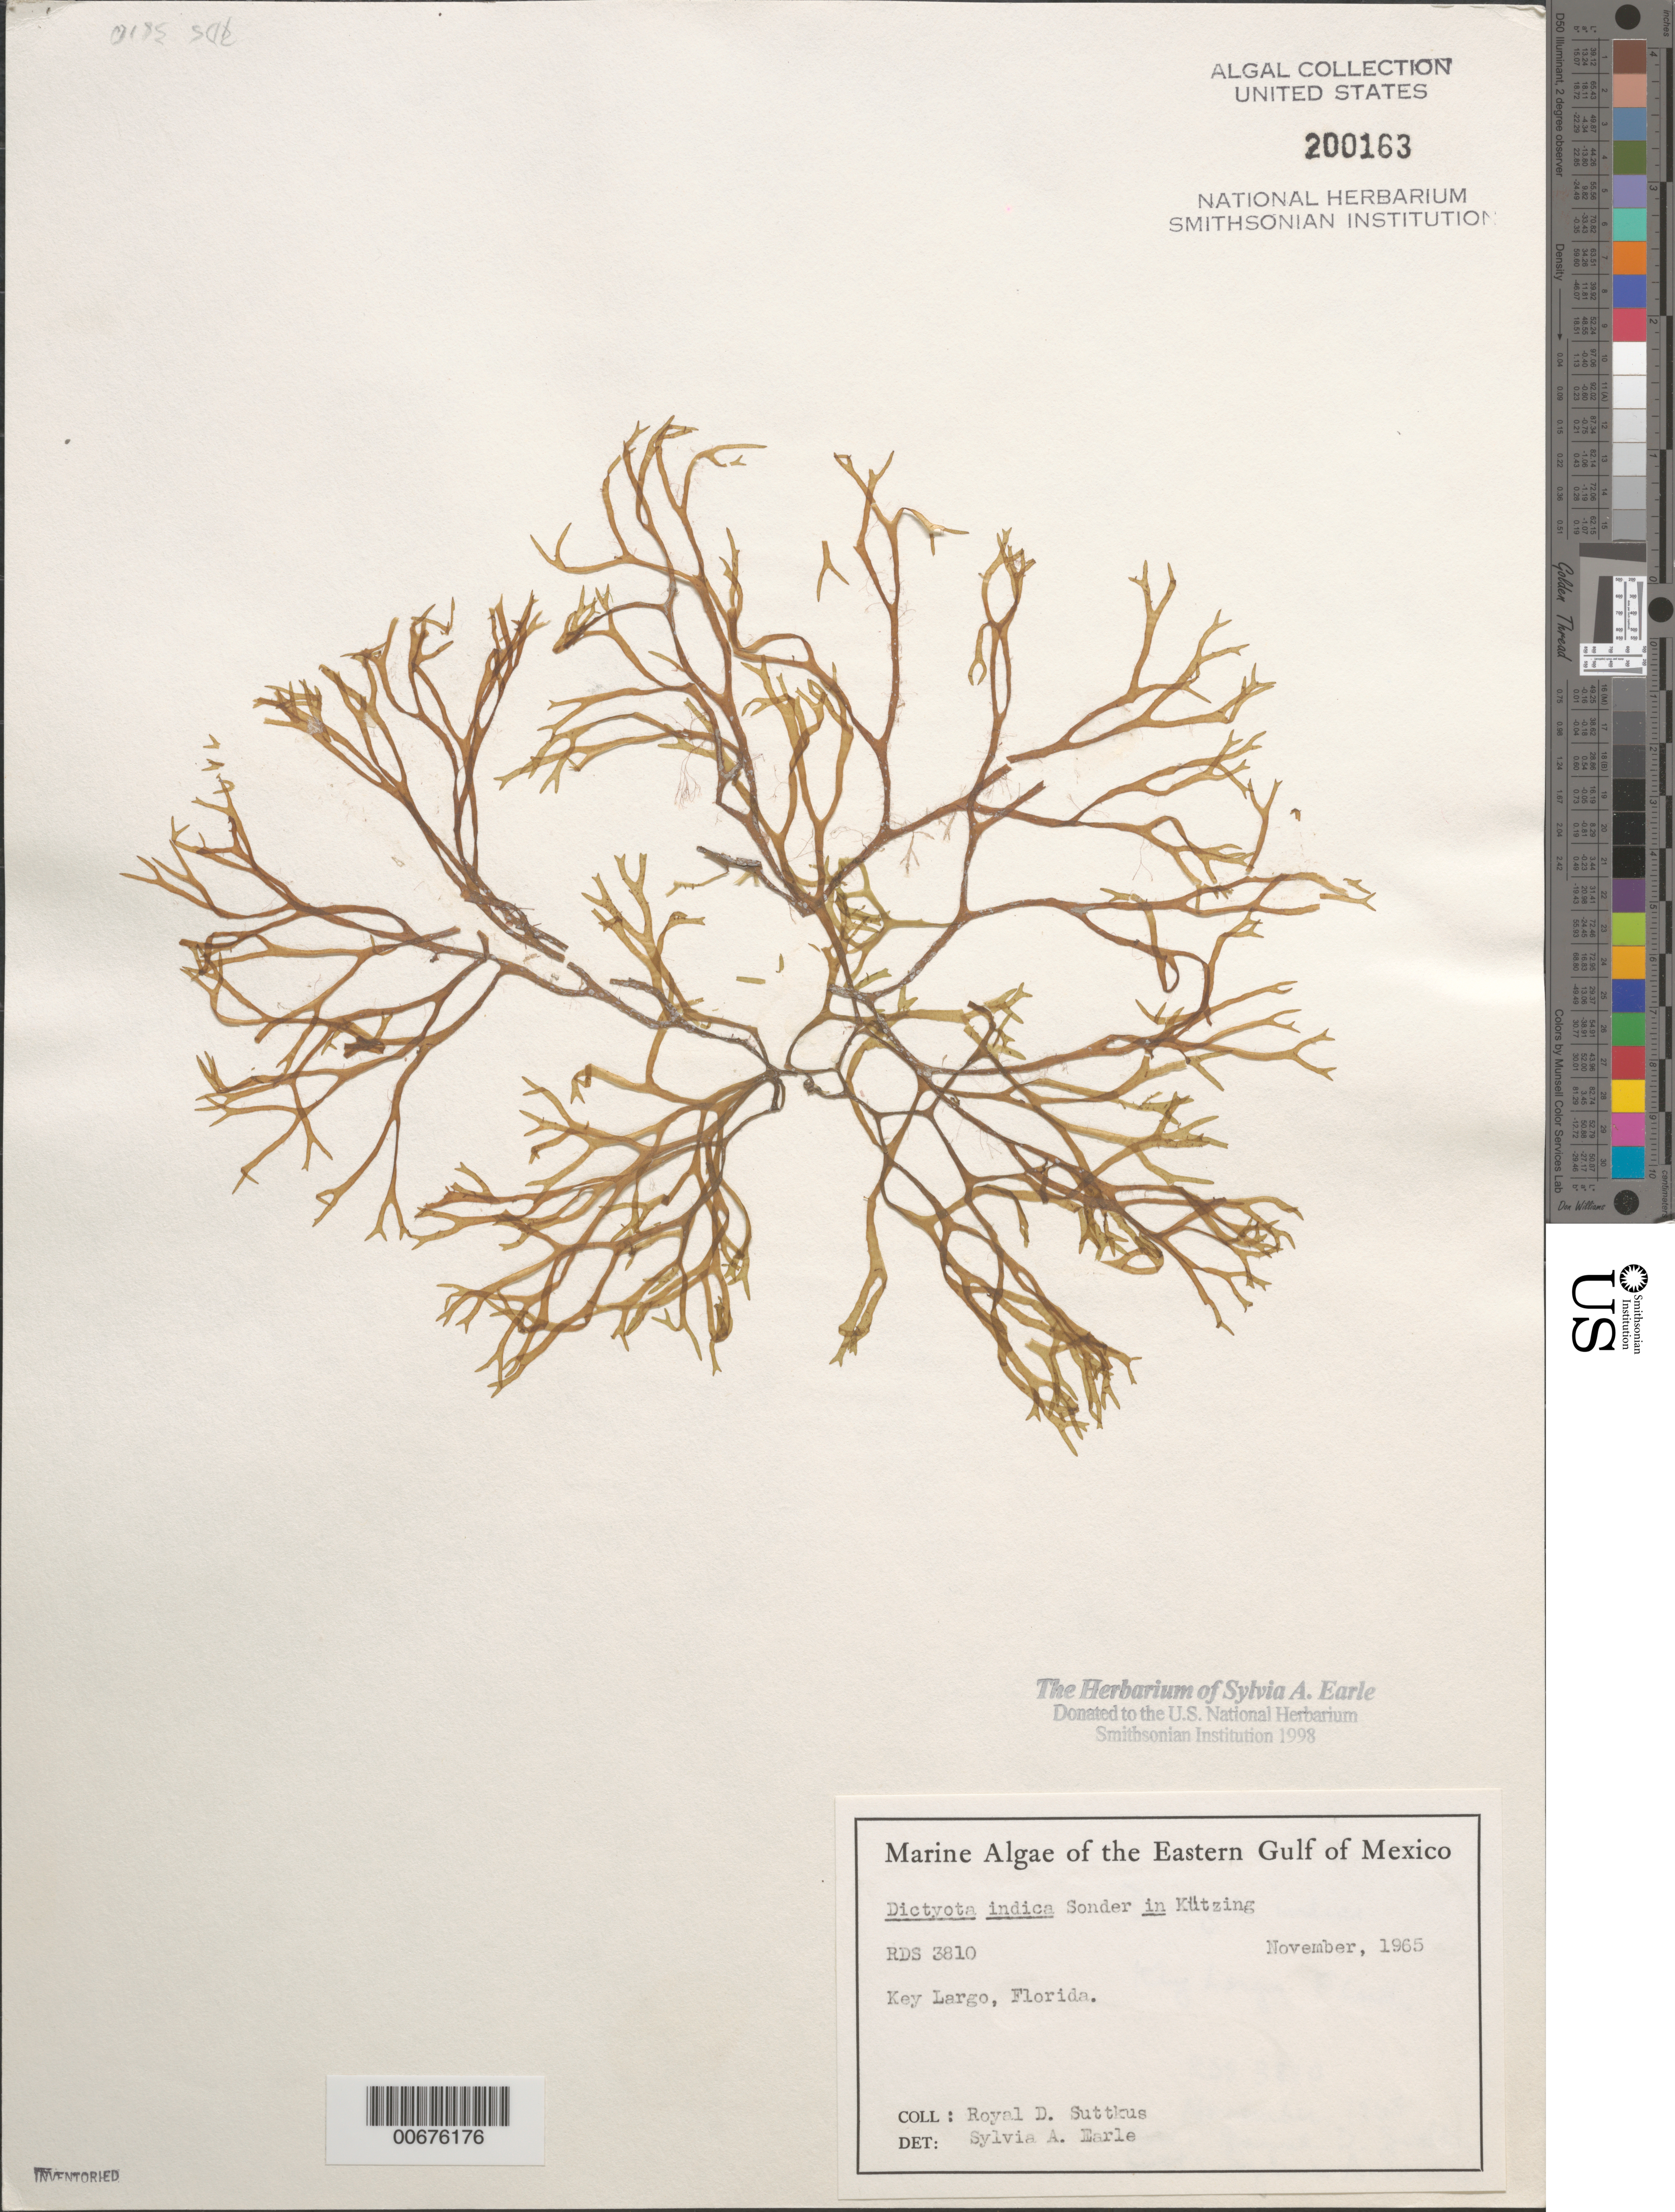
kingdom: Chromista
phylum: Ochrophyta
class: Phaeophyceae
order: Dictyotales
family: Dictyotaceae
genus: Dictyota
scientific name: Dictyota indica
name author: Anand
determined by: Earle, S. A.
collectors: R. Suttkus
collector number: Rds 3810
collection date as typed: Nov 1965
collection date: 1965-11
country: United States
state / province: Florida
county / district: Monroe County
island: Key Largo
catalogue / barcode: US 200163